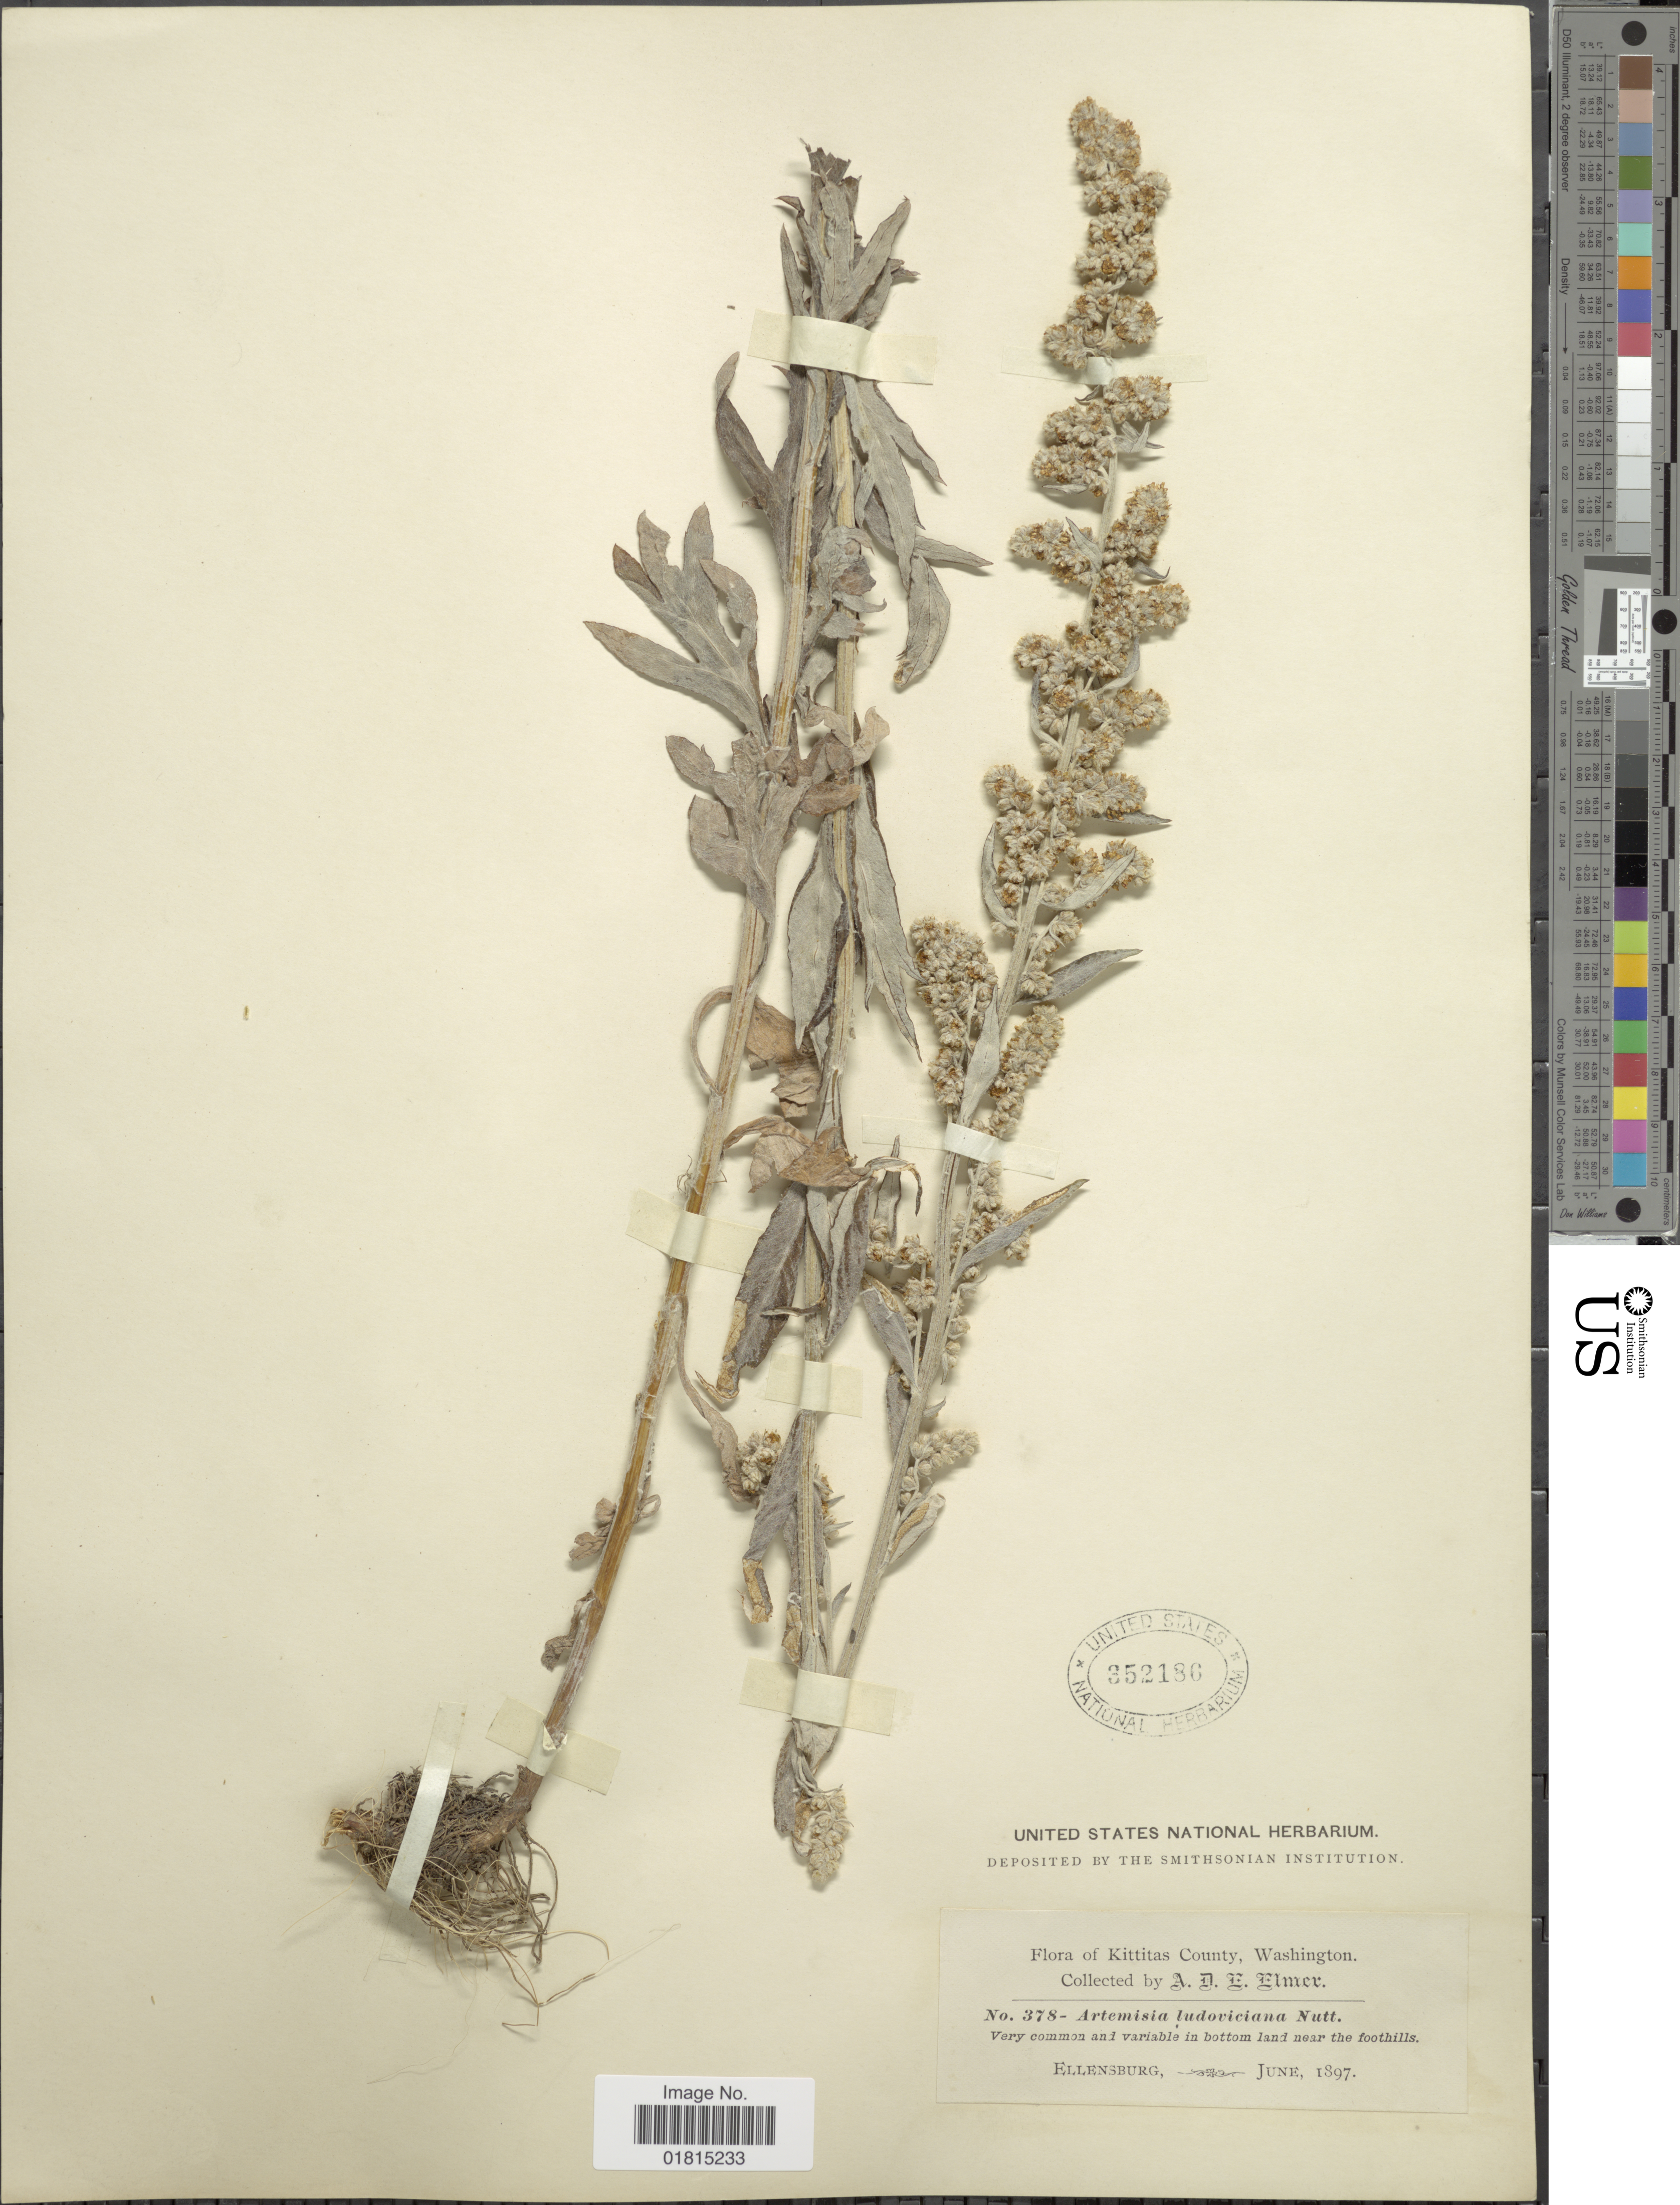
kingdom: Plantae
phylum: Tracheophyta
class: Magnoliopsida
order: Asterales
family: Asteraceae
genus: Artemisia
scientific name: Artemisia douglasiana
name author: Besser ex Hook.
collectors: A. D. E. Elmer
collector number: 378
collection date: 1897-06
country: United States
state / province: Washington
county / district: Kittitas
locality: Kittitas County, Washington. Ellensburg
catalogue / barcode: US 352186